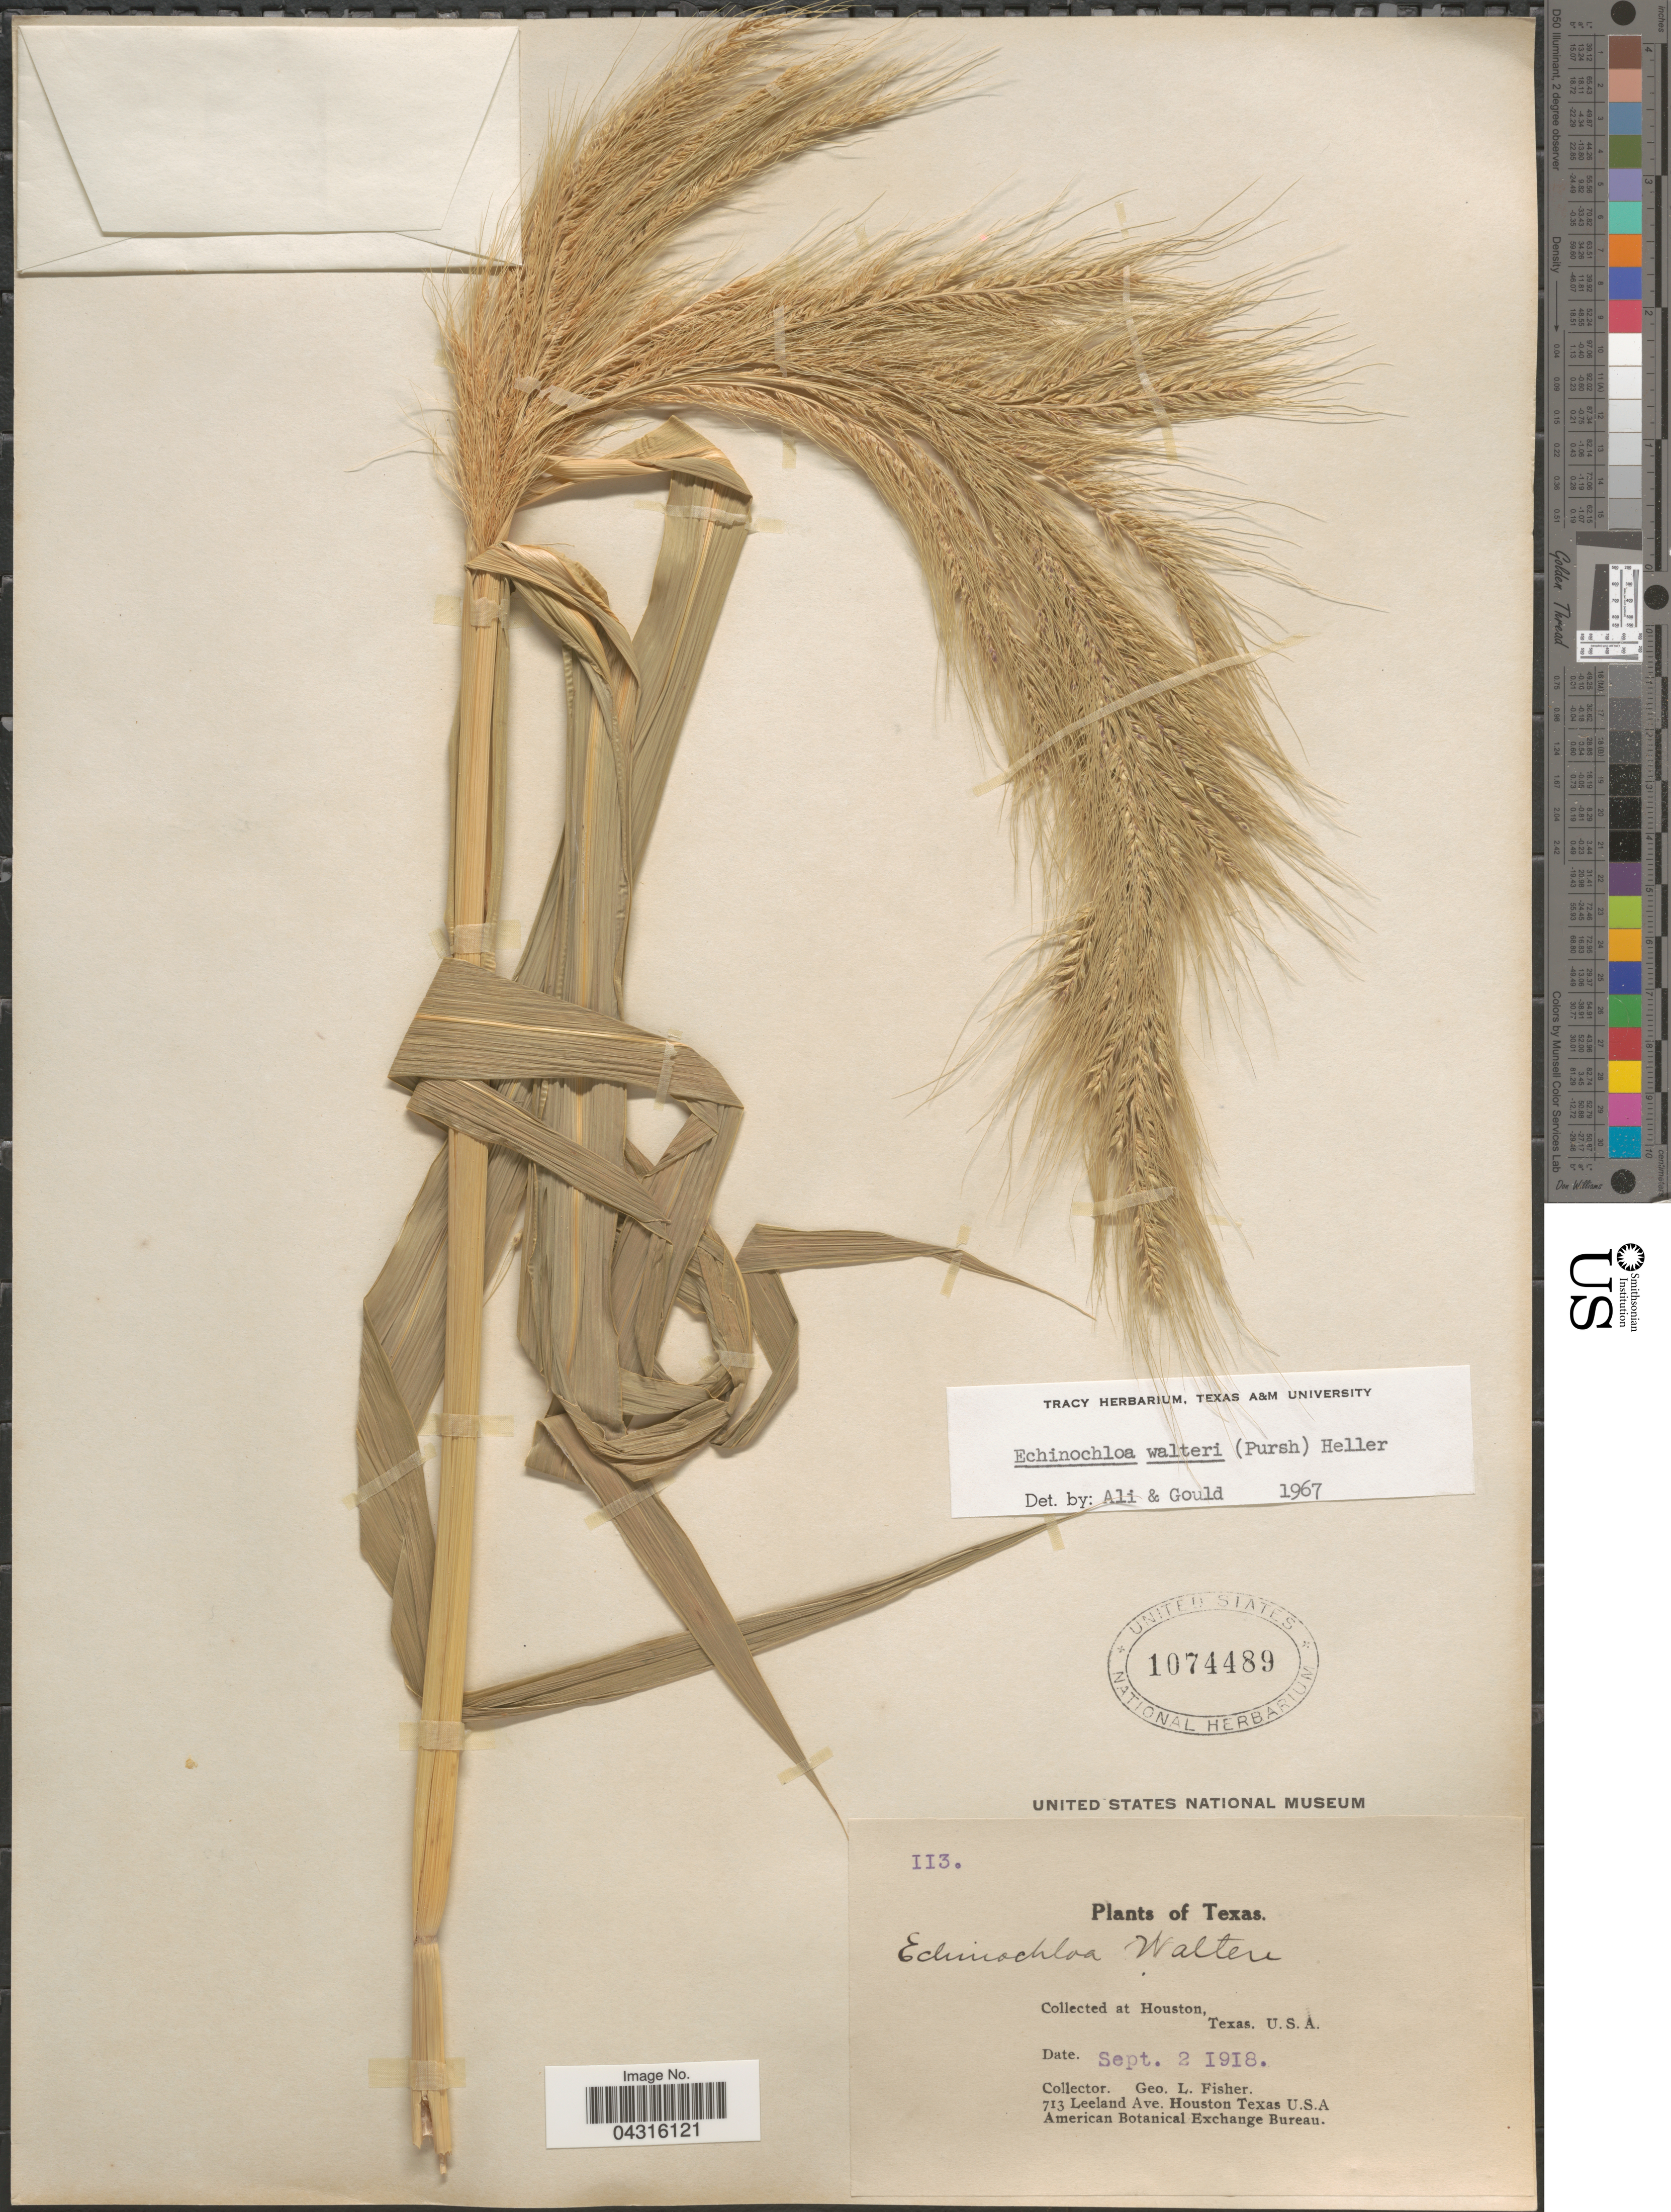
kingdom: Plantae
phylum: Tracheophyta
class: Liliopsida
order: Poales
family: Poaceae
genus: Echinochloa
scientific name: Echinochloa walteri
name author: (Pursh) A. Heller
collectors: G. L. Fisher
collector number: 113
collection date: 1918-09-02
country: United States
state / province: Texas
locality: Houston.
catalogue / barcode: US 1074489